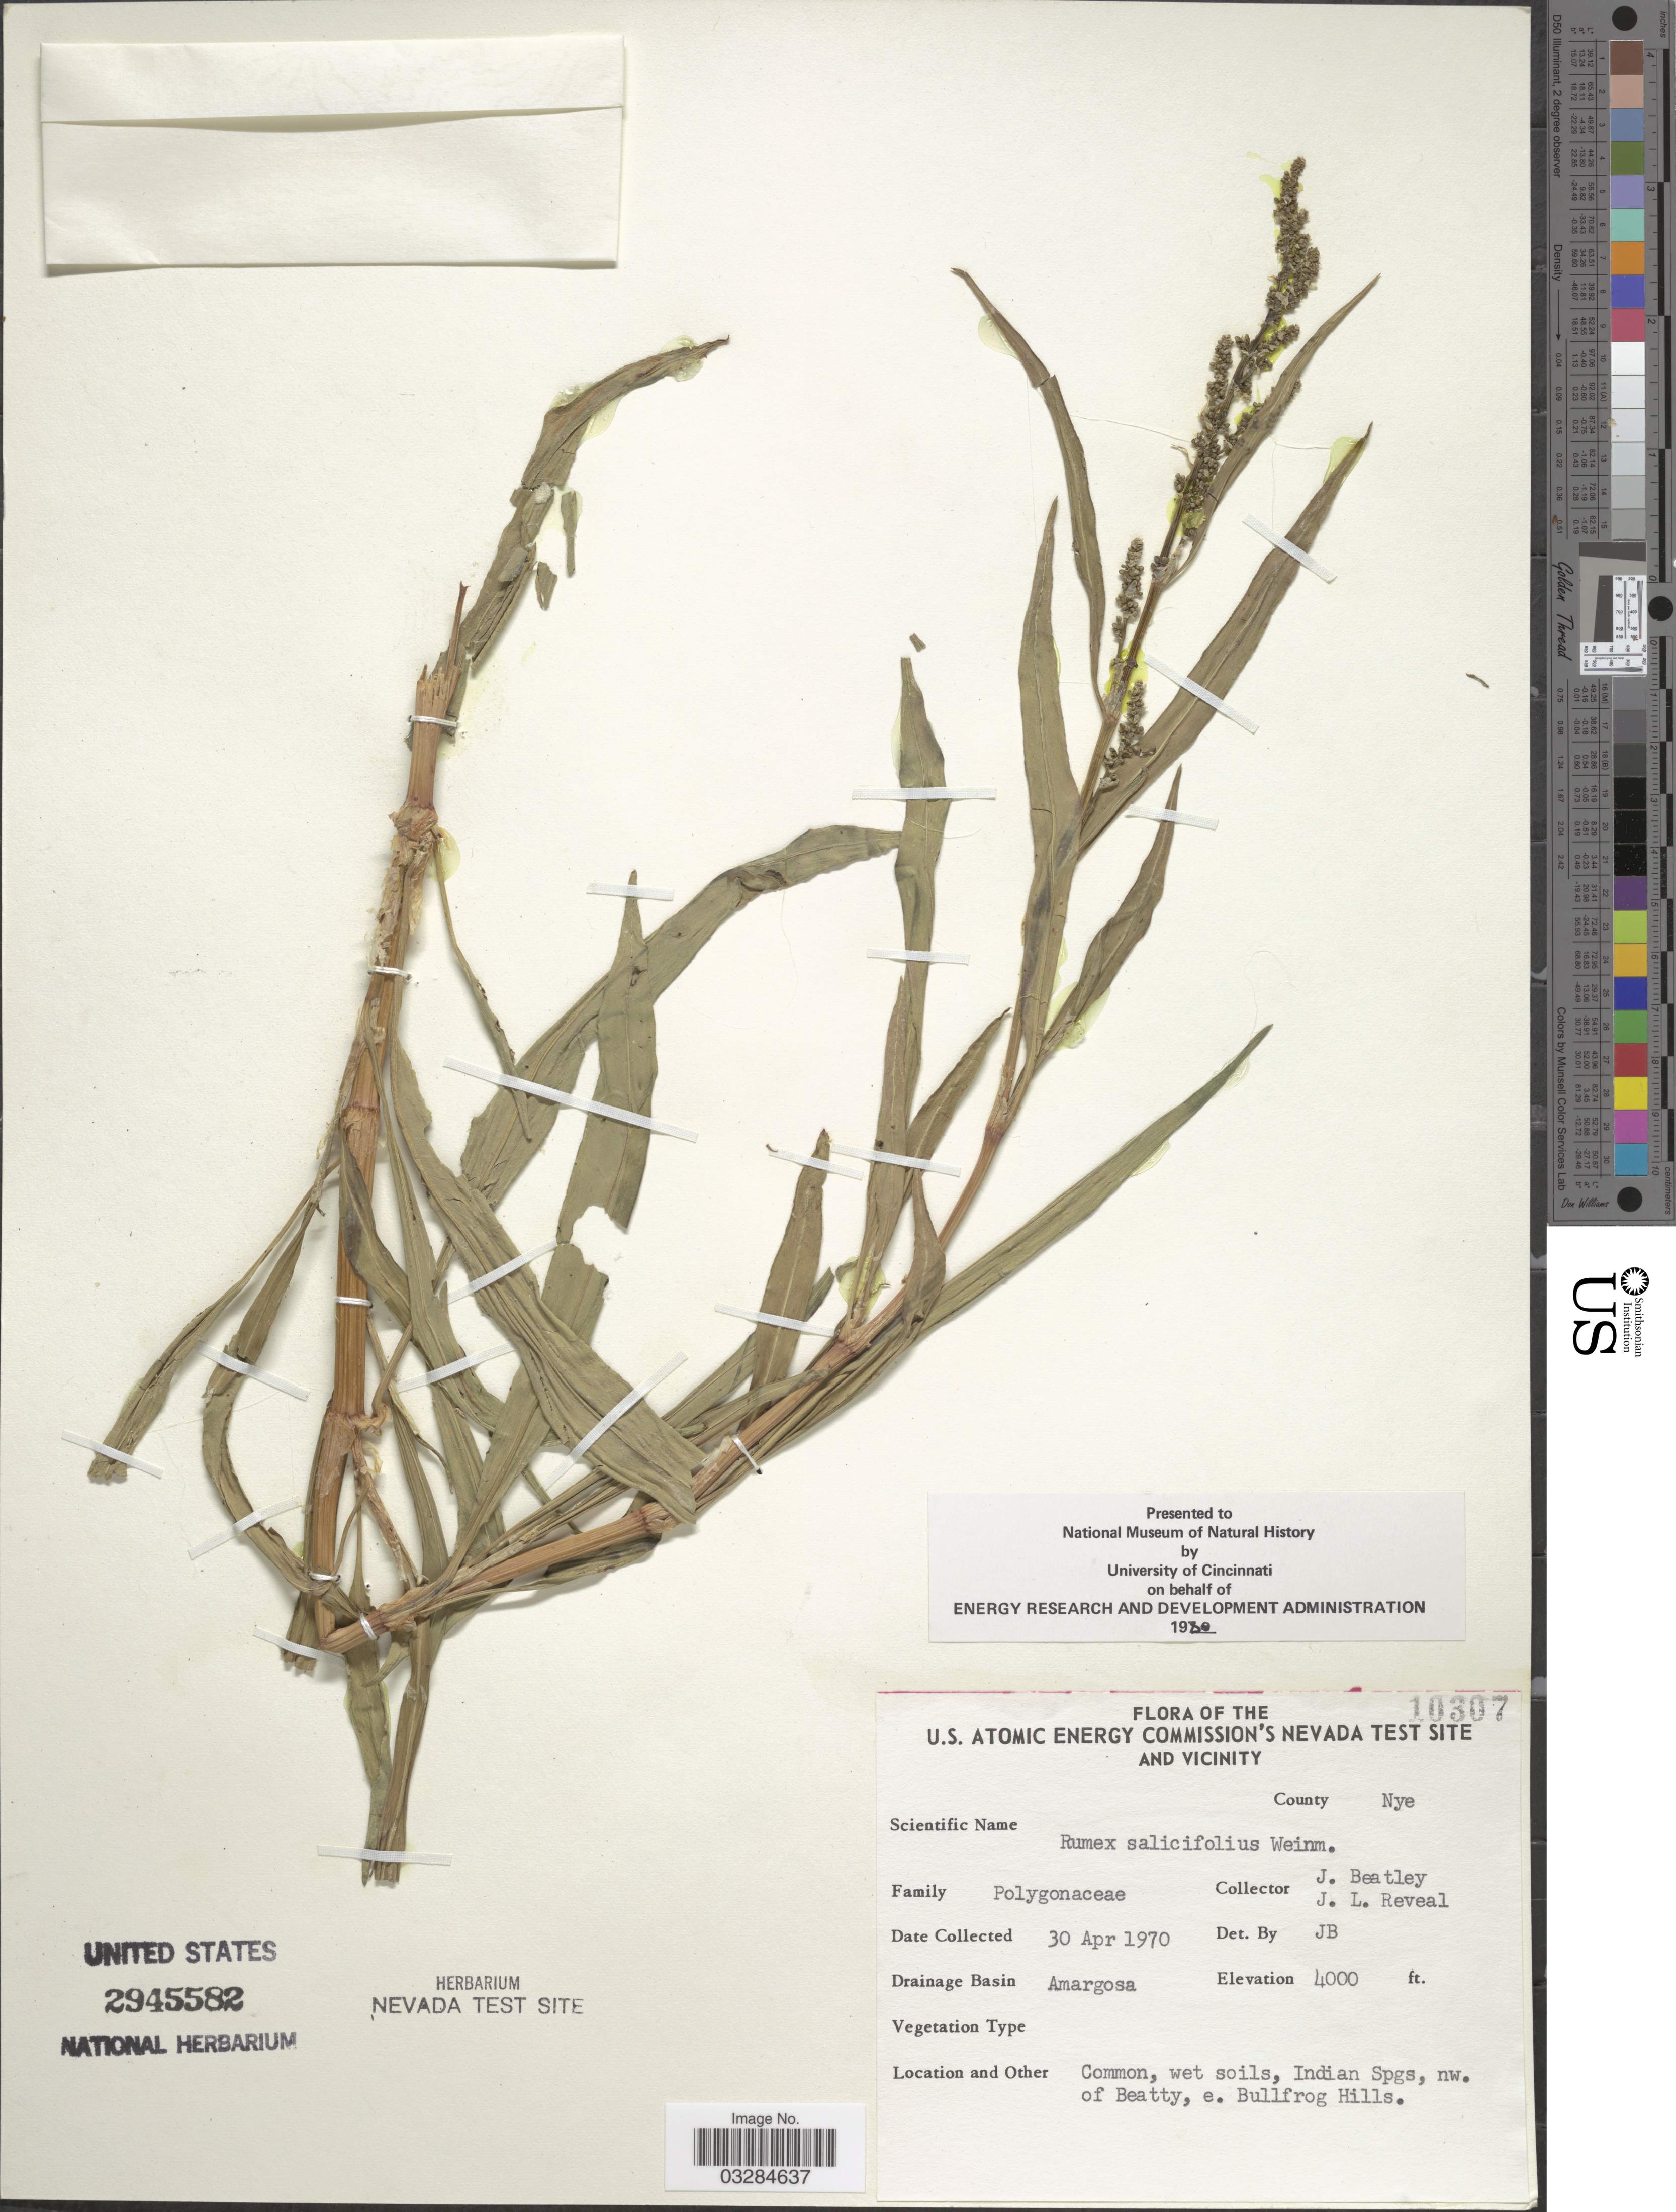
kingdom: Plantae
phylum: Tracheophyta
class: Magnoliopsida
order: Caryophyllales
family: Polygonaceae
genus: Rumex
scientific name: Rumex salicifolius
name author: Weinm.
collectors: J. C. Beatley & J. L. Reveal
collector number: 10307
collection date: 1970-04-30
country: United States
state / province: Nevada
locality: U.S. Atomic Energy Commission's Nevada Test Site and Vicinity, County Nye, Drainage Basin Amargosa, Indian Spgs, nw. of Beatty, e. Bullfrog Hills.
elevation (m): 1219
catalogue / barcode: US 2945582